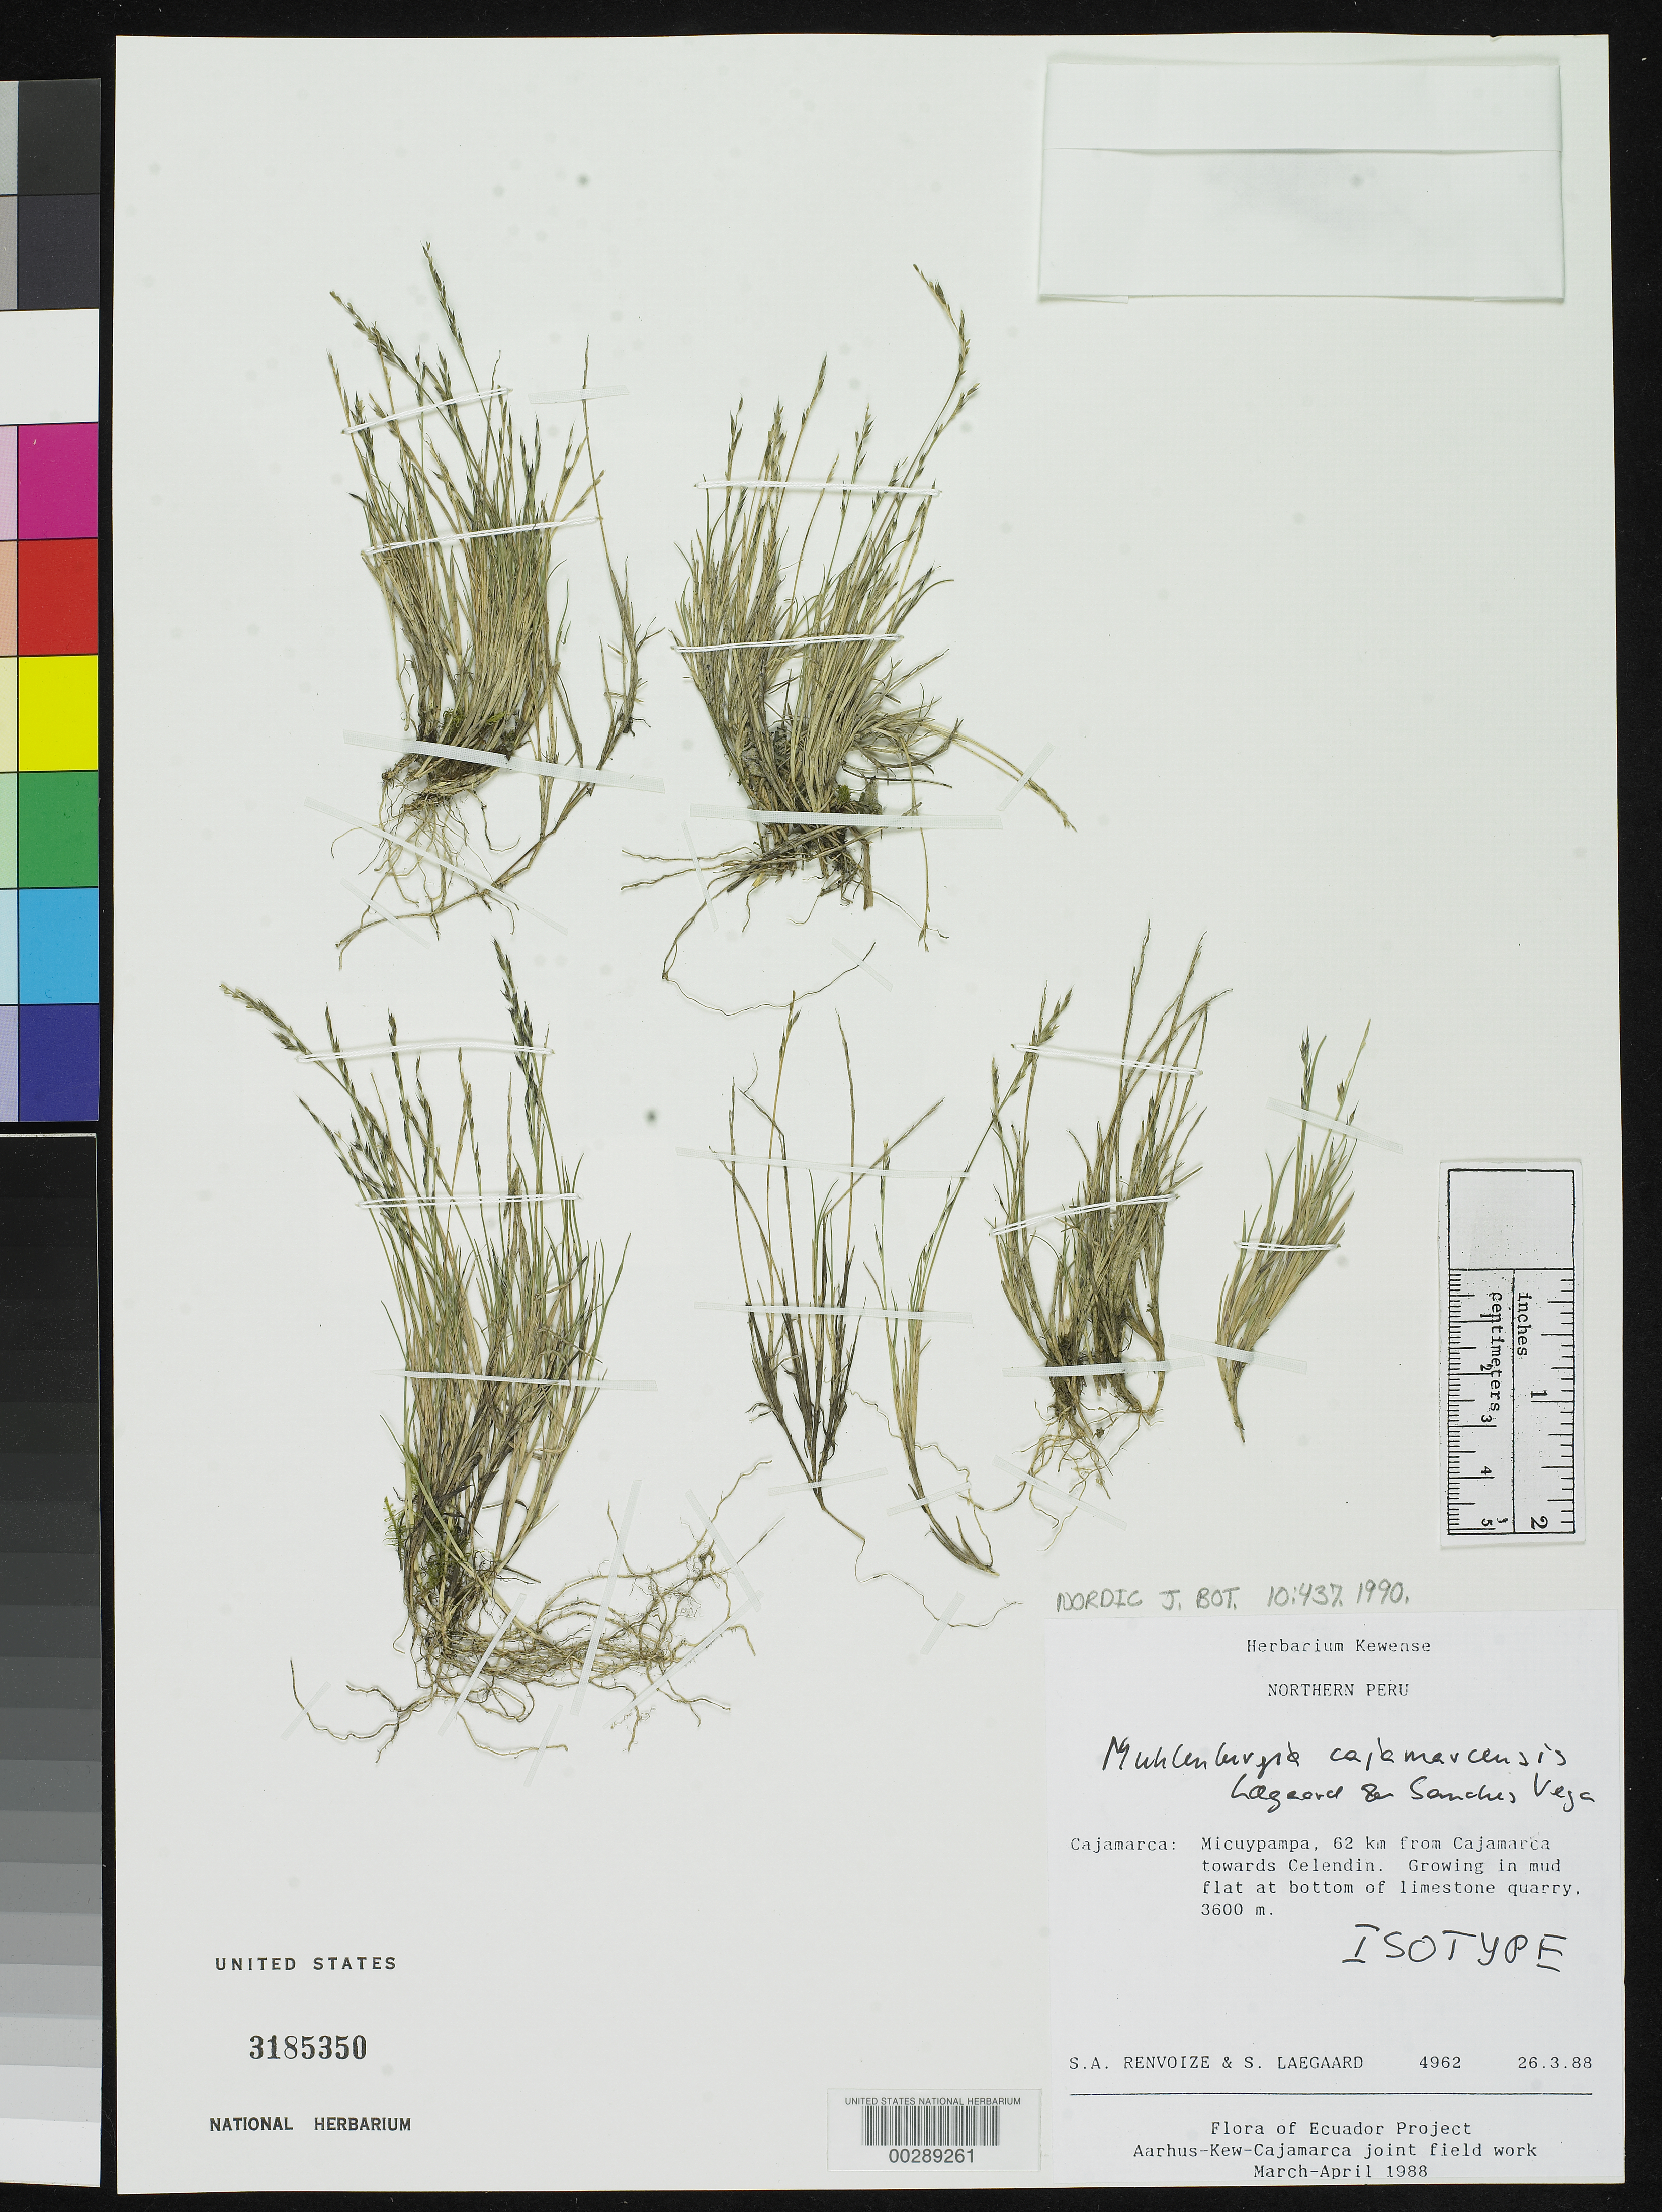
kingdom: Plantae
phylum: Tracheophyta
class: Liliopsida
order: Poales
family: Poaceae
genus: Muhlenbergia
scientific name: Muhlenbergia caxamarcensis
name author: Lægaard & Sánchez Vega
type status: Isotype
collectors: S. A. Renvoize & S. Lægaard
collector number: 4962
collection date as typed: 26 Mar 1988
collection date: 1988-03-26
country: Peru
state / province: Cajamarca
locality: Micuypampa, 62 km from Cajamarca towards Celendín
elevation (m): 3600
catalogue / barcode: US 3185350